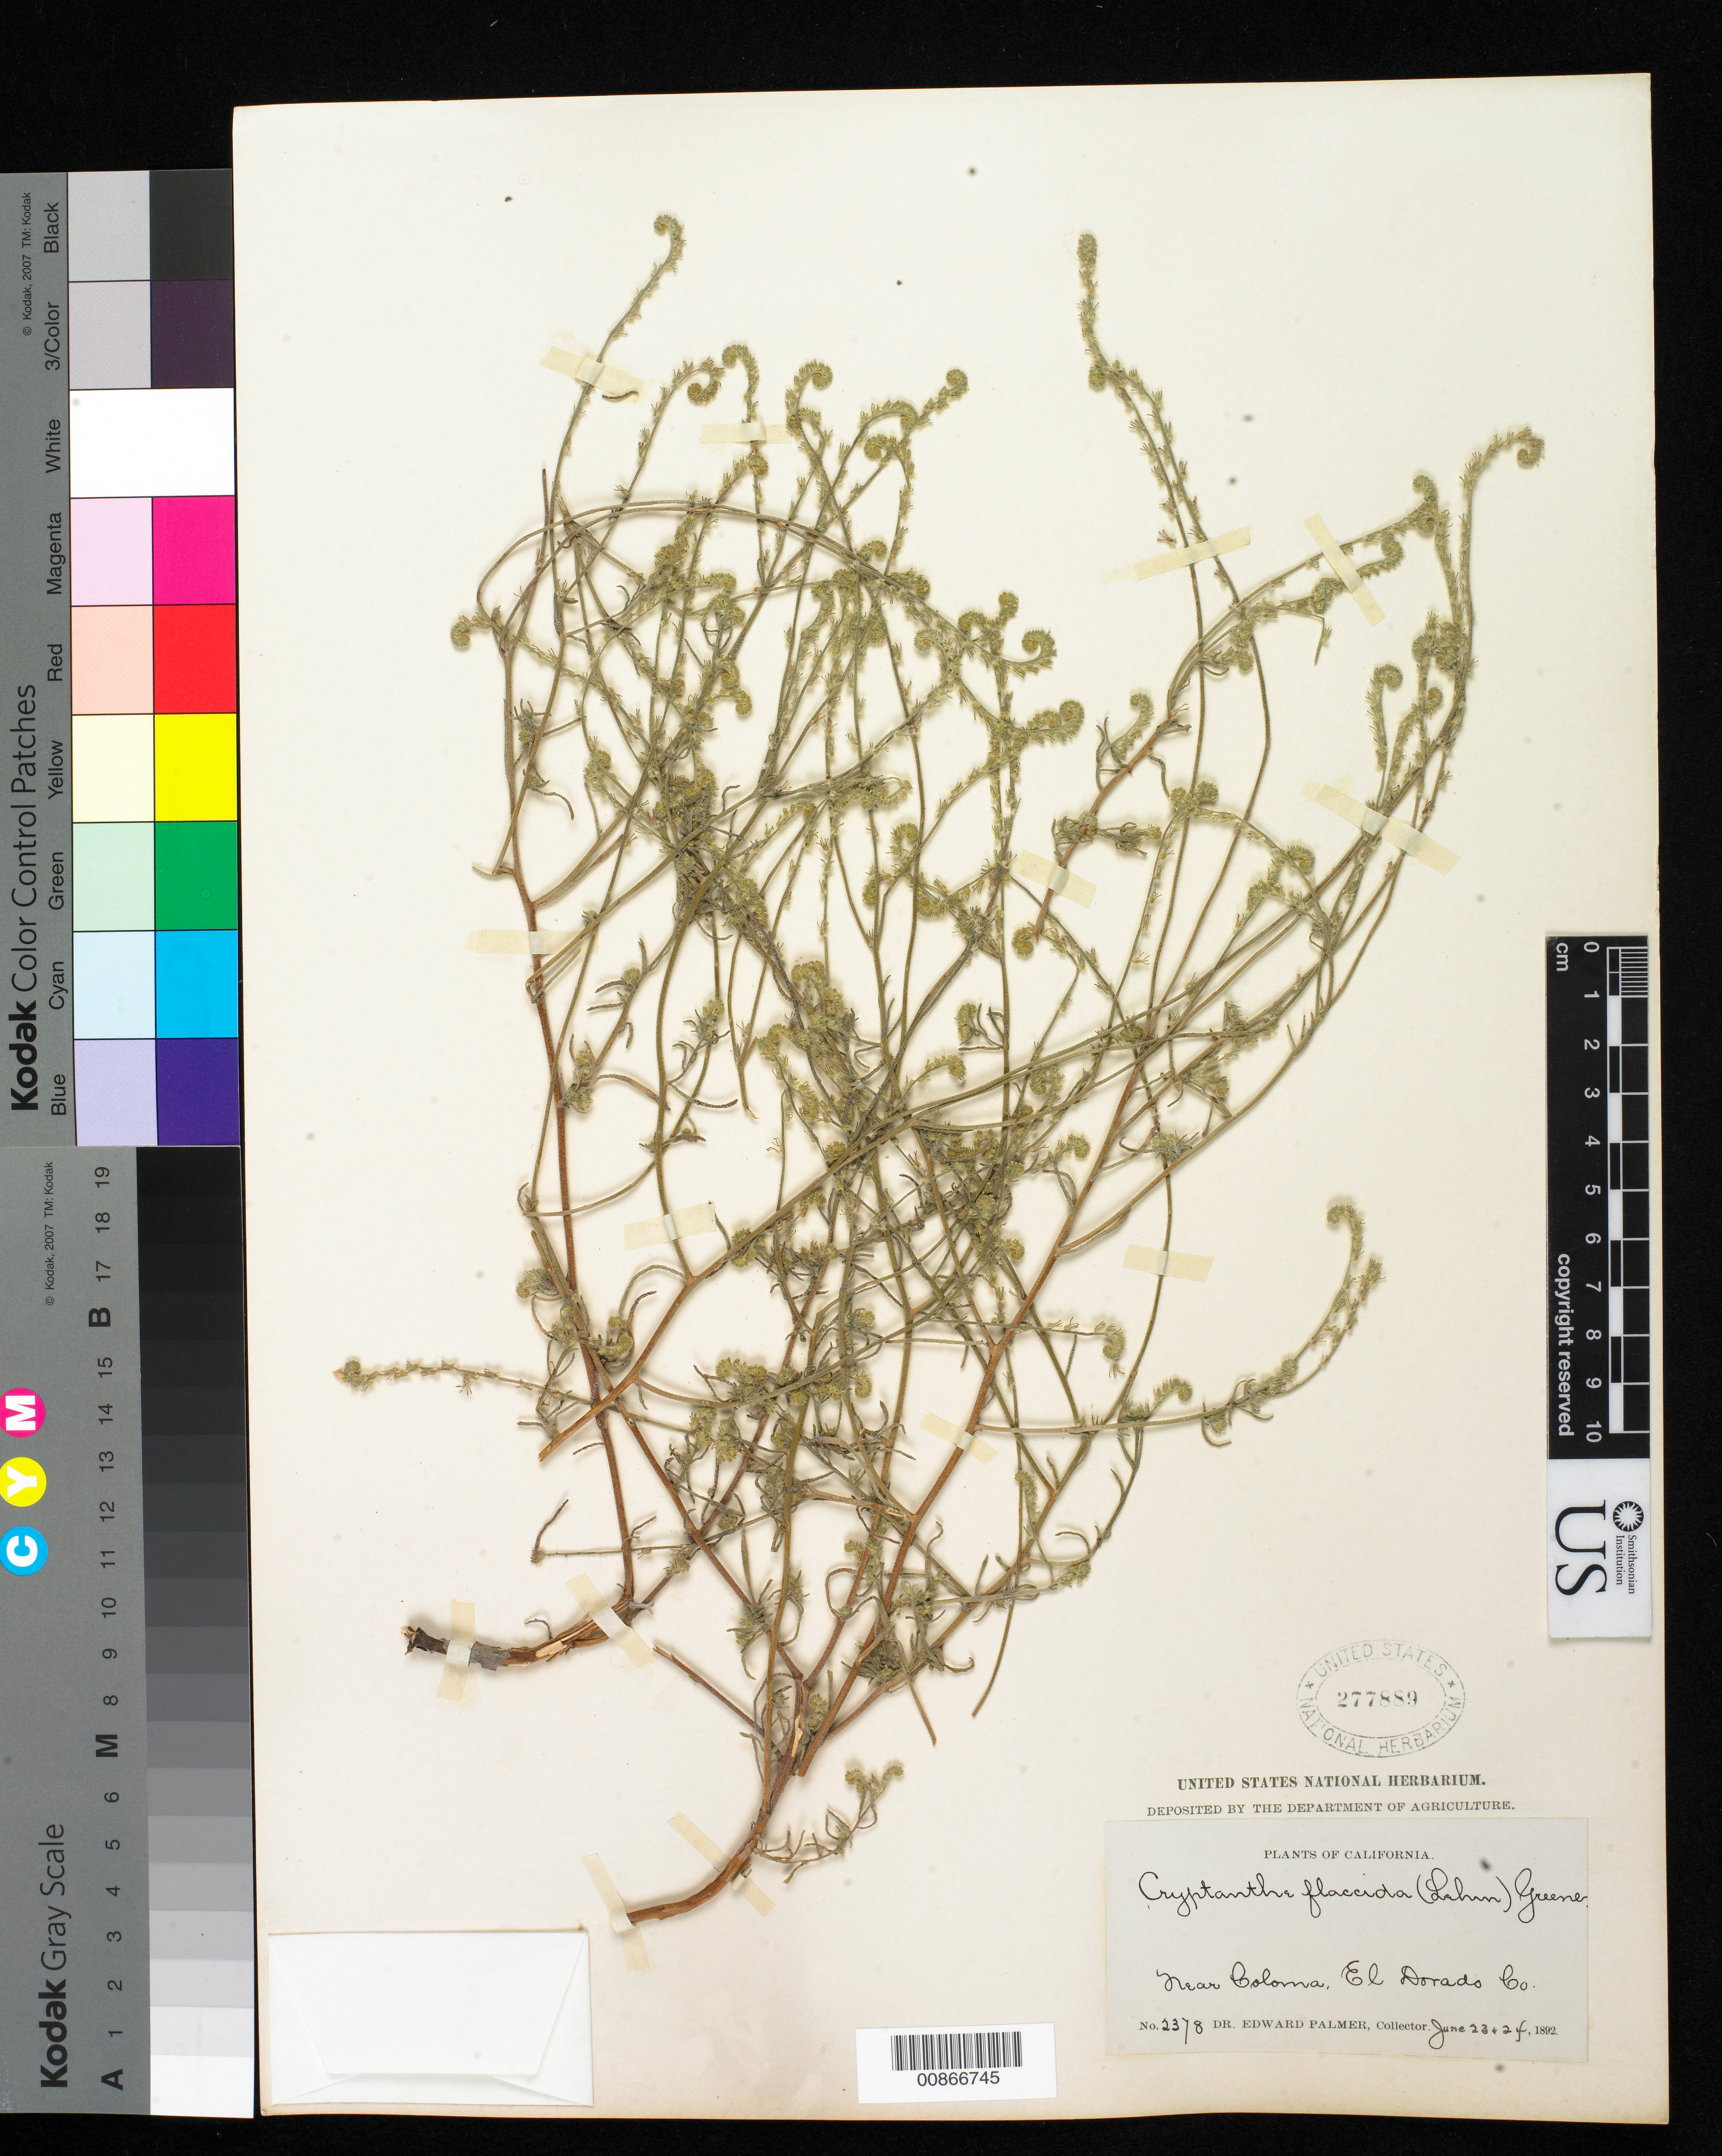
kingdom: Plantae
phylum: Tracheophyta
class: Magnoliopsida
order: Boraginales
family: Boraginaceae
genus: Cryptantha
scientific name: Cryptantha flaccida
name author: (Douglas ex Lehm.) Greene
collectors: E. Palmer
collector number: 2378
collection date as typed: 23 Jun 1892 to 24 Jun 1892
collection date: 1892-06-23/1892-06-24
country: United States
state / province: California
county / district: El Dorado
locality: Near Coloma, El Dorado County, California.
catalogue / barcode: US 277889